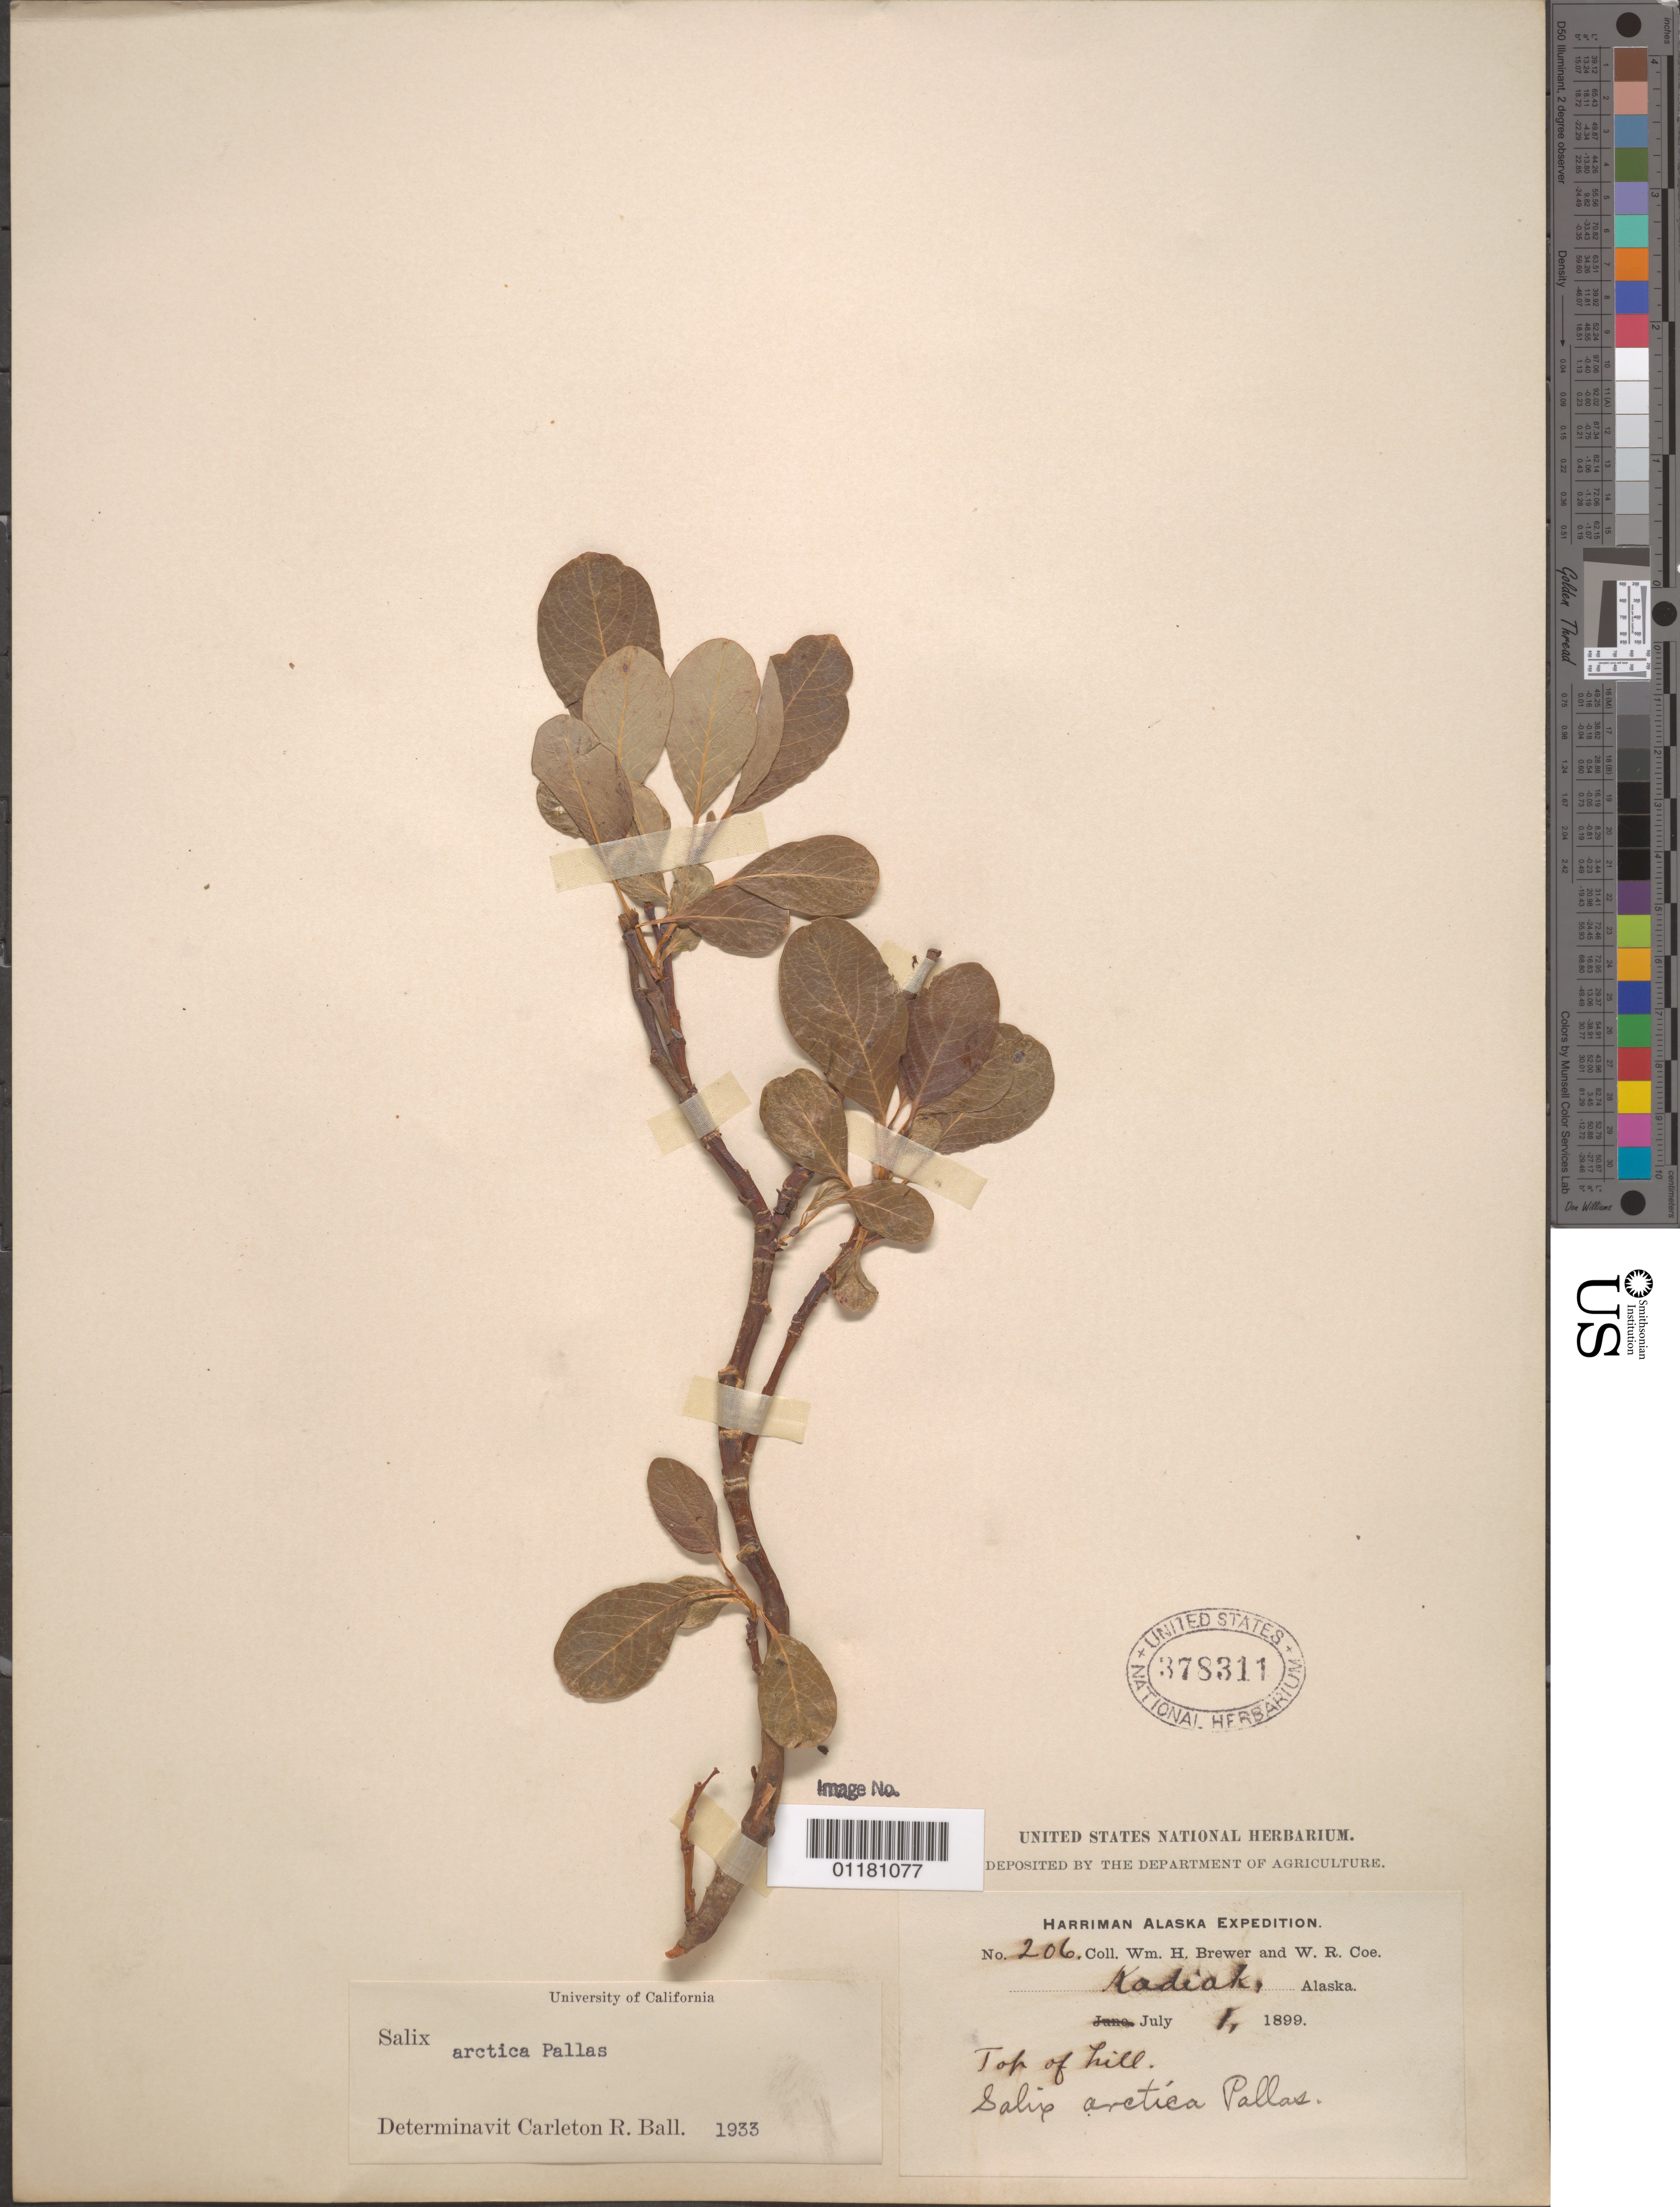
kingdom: Plantae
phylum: Tracheophyta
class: Magnoliopsida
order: Malpighiales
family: Salicaceae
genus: Salix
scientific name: Salix arctica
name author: Pall.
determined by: Ball, C. R.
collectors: W. H. Brewer & W. Coe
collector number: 206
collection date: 1899-07-01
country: United States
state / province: Alaska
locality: Kadiak.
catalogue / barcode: US 378311